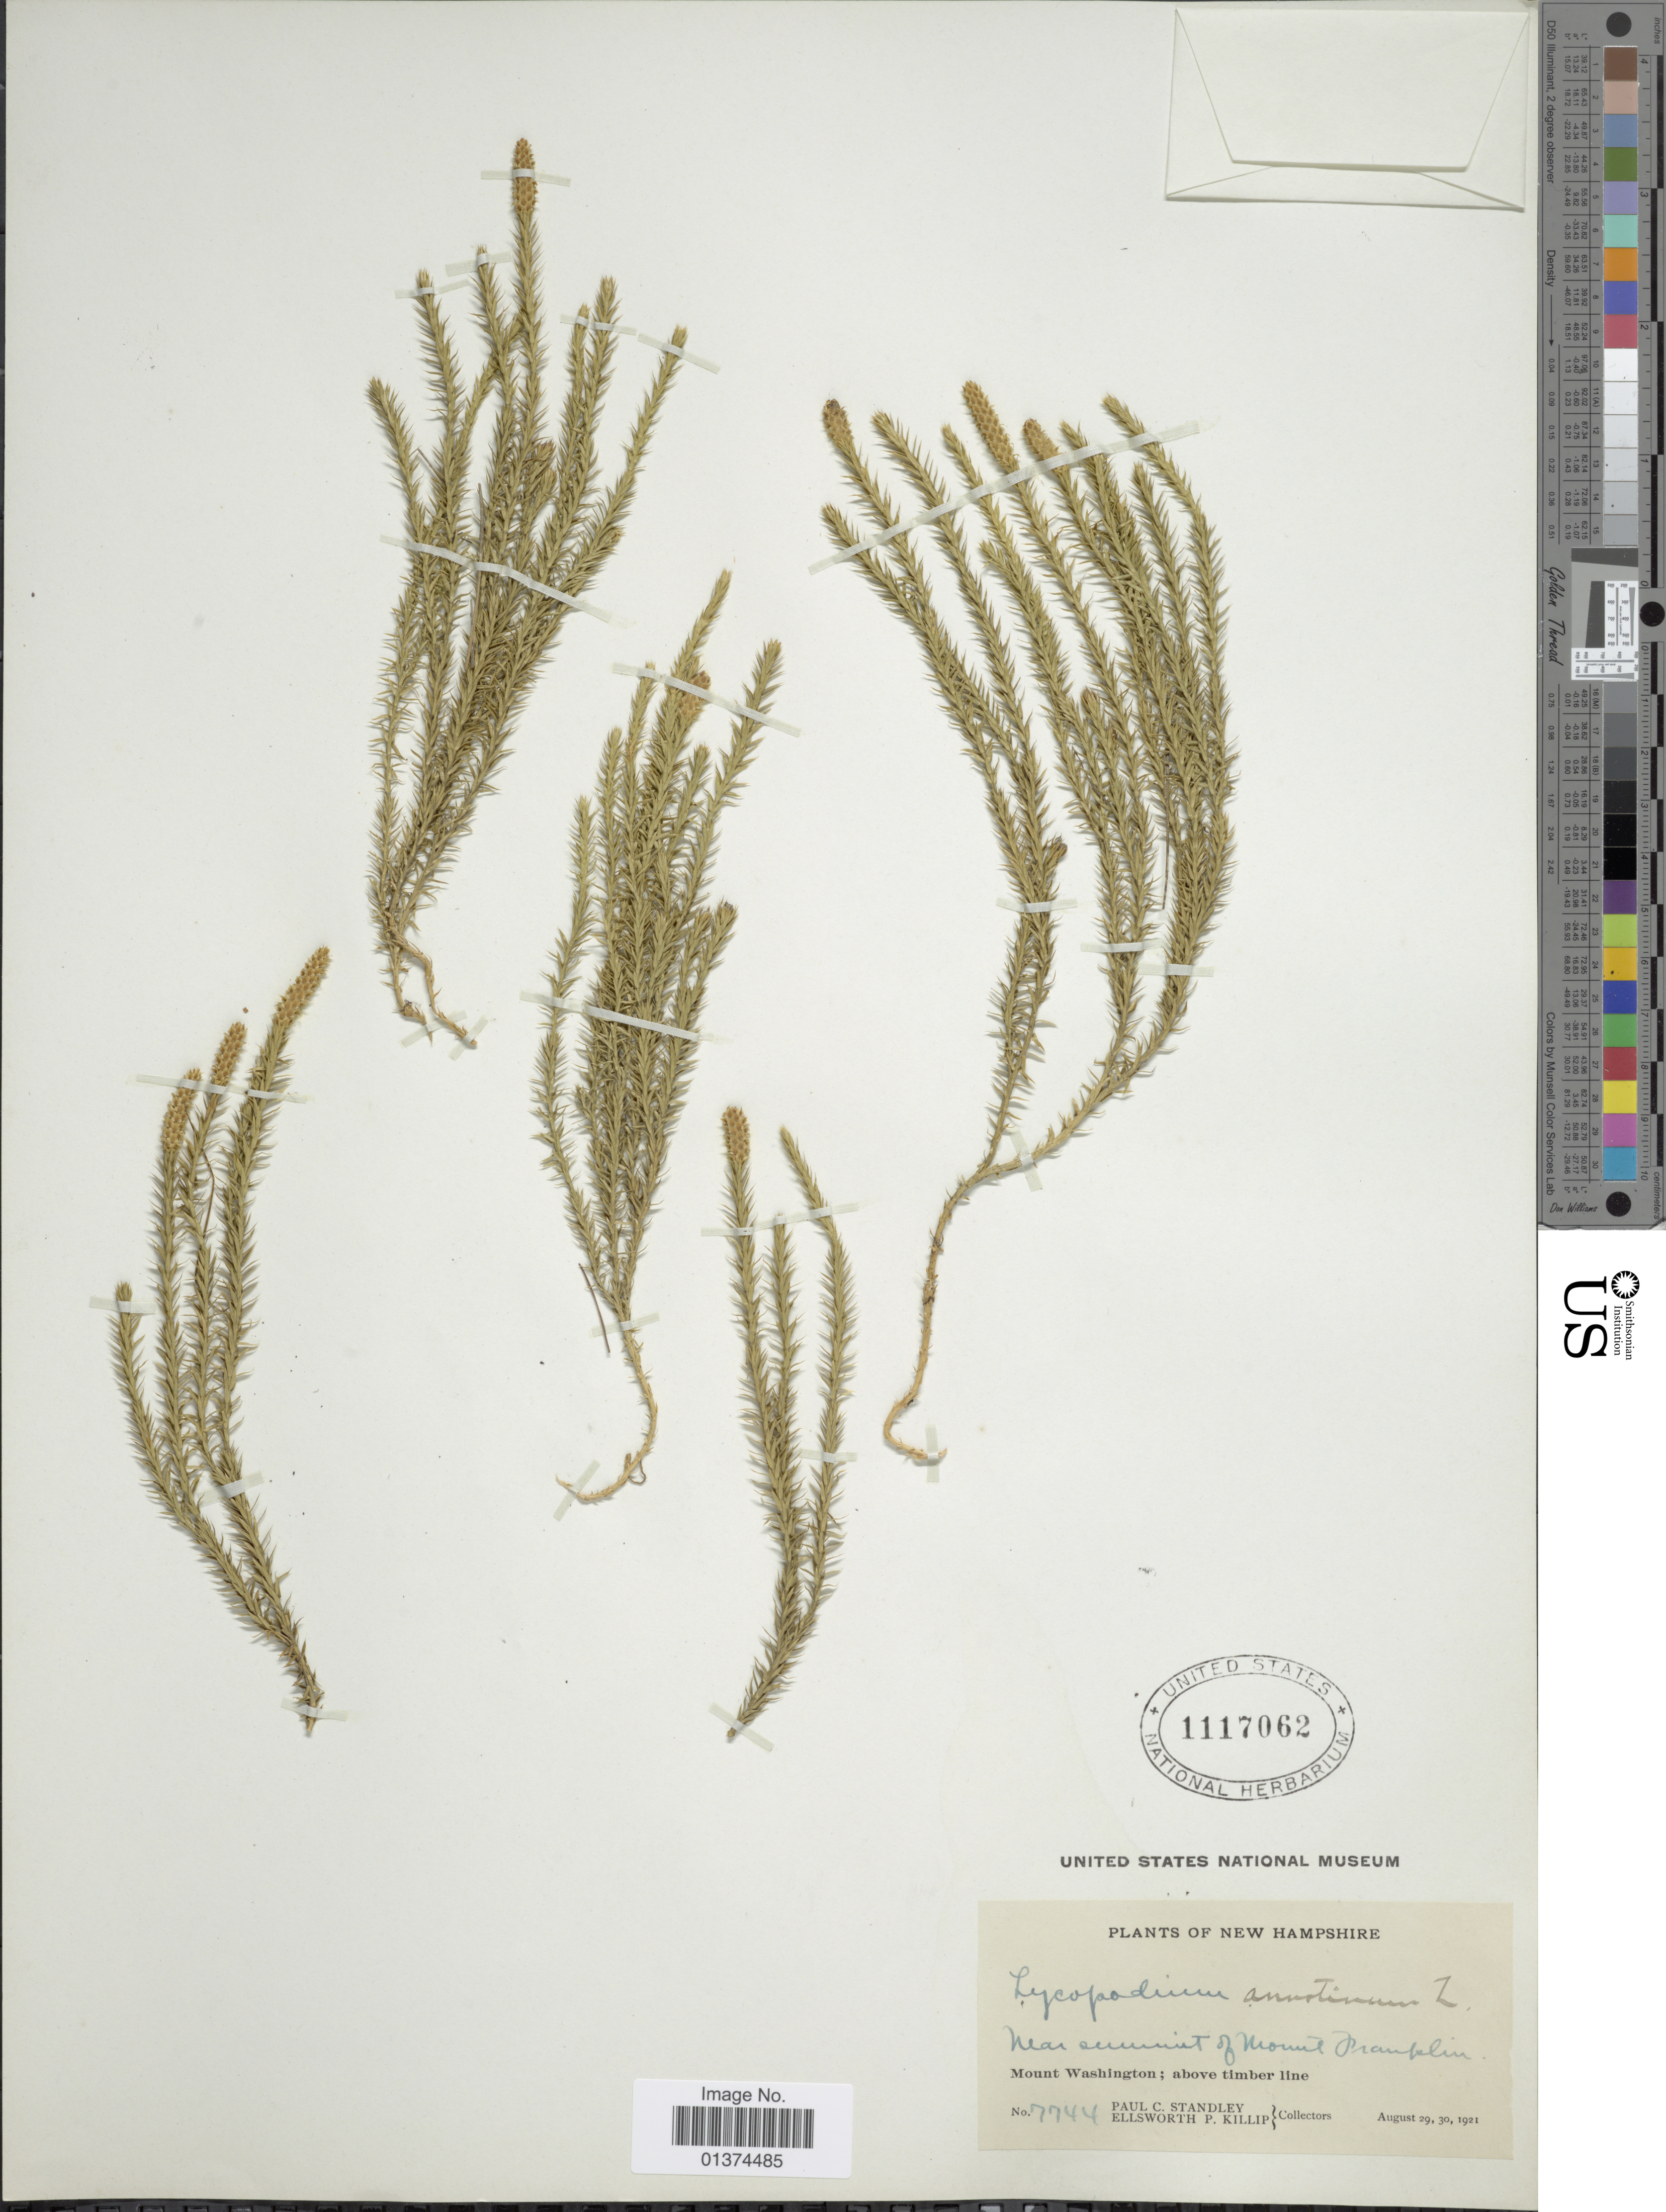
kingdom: Plantae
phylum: Tracheophyta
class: Lycopodiopsida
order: Lycopodiales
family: Lycopodiaceae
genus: Spinulum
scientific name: Spinulum annotinum subsp. annotinum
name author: (L.) A. Haines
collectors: P. C. Standley & E. P. Killip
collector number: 7744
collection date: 1921-08-29/1921-08-30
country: United States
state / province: New Hampshire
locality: Near summit of Mount Franklin, Mount Washington; above timber line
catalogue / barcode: US 1117062